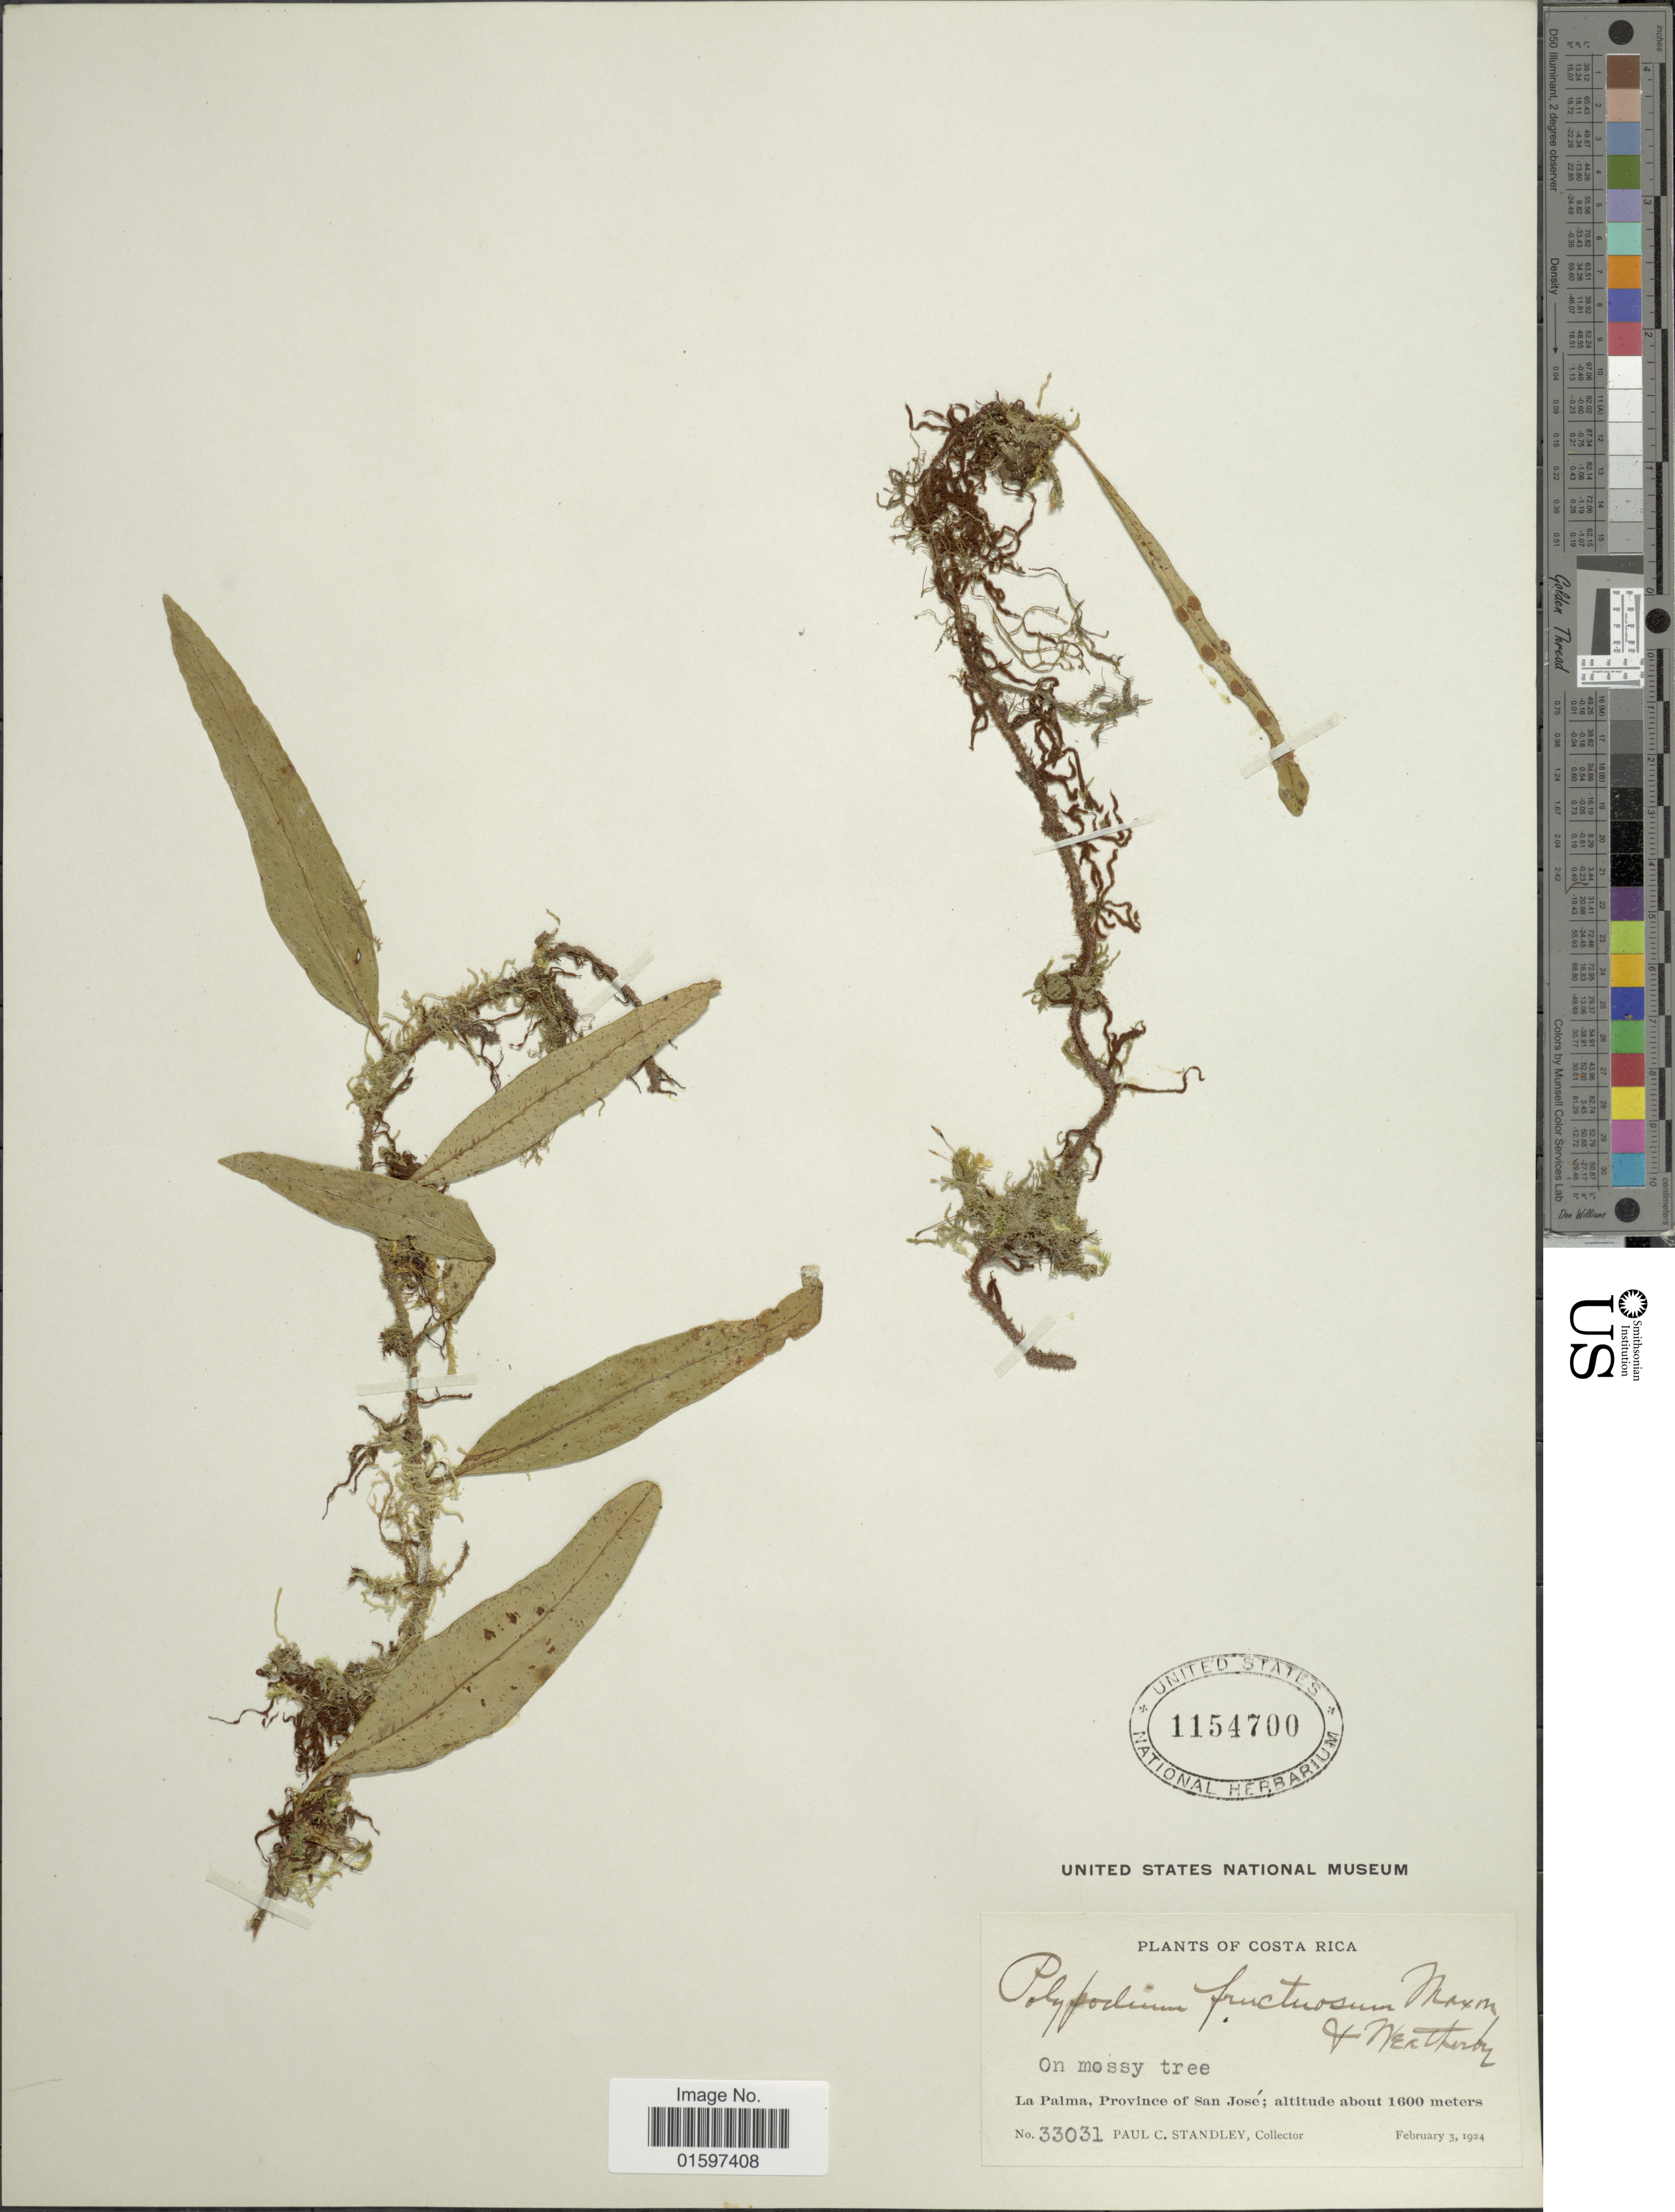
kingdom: Plantae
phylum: Tracheophyta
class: Polypodiopsida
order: Polypodiales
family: Polypodiaceae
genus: Pleopeltis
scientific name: Pleopeltis fructuosa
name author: (Maxon & Weath.) Lellinger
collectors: P. C. Standley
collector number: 33031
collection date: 1924-02-03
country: Costa Rica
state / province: San José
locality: La Palma, Province of San José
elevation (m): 1600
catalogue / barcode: US 1154700